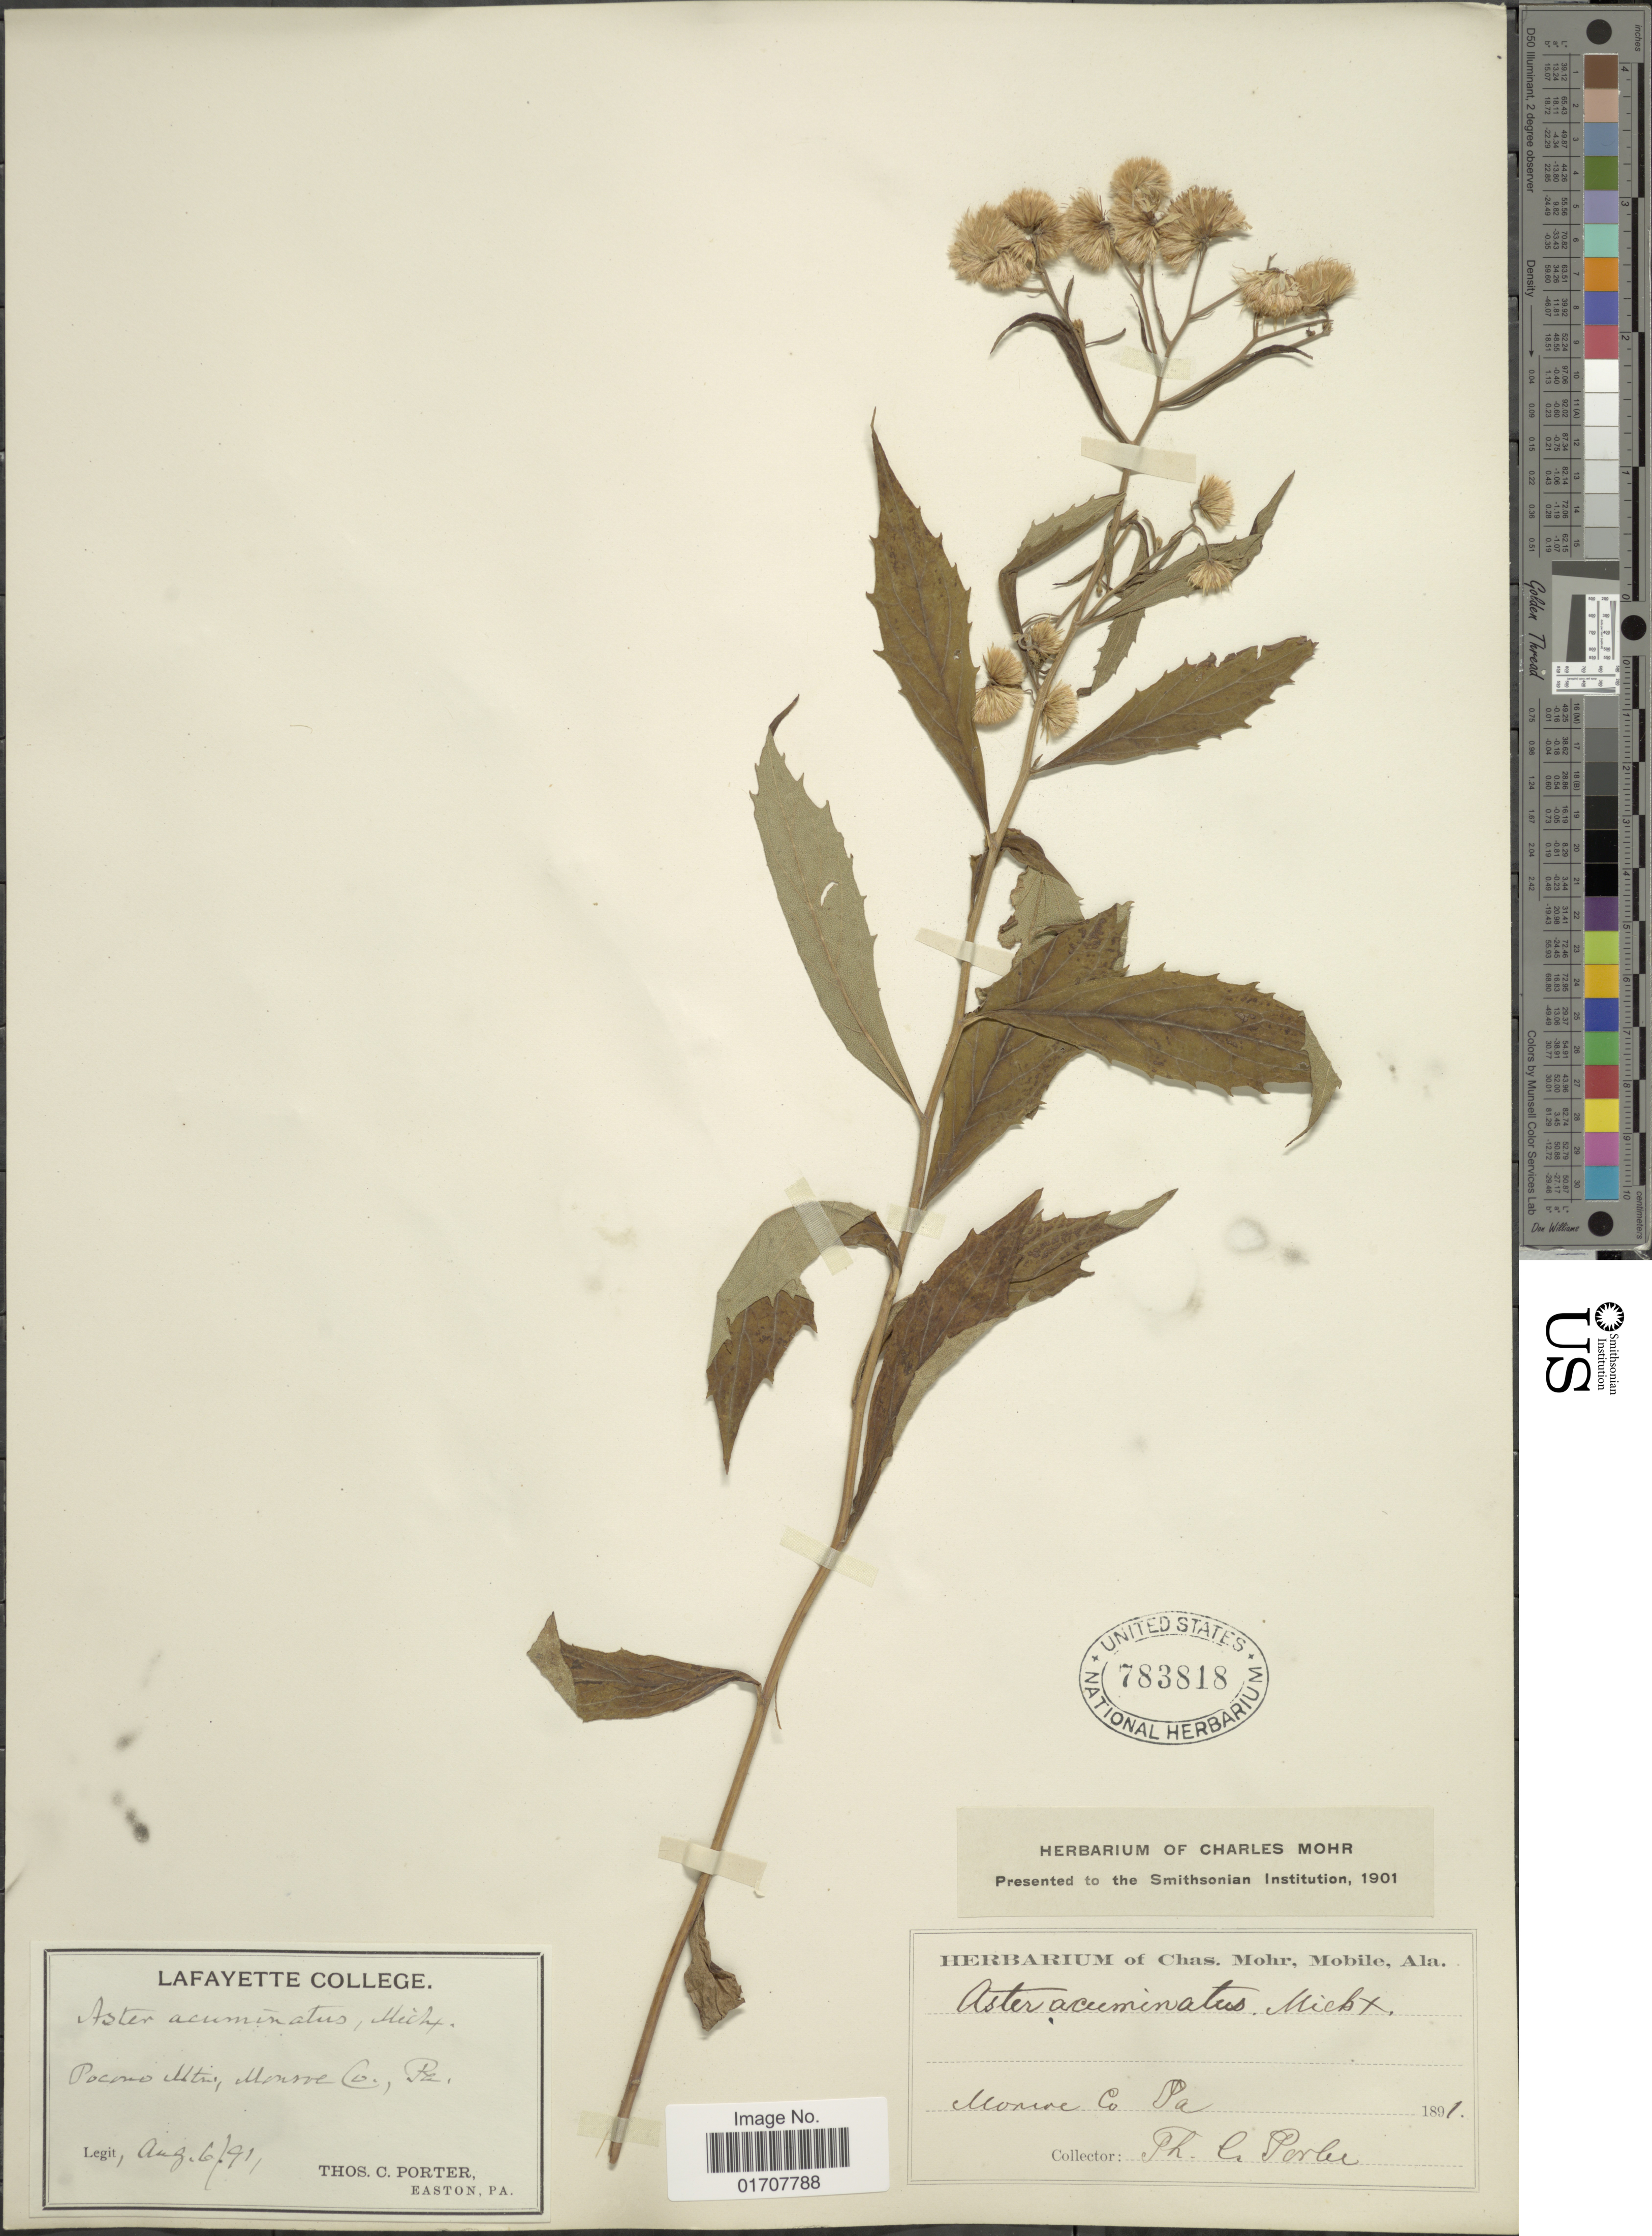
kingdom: Plantae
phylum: Tracheophyta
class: Magnoliopsida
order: Asterales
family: Asteraceae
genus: Oclemena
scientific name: Oclemena acuminata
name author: (Michx.) Greene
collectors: T. C. Porter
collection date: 1891-08-06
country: United States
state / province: Pennsylvania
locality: Poeono Mtns, Monroe Co.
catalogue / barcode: US 783818